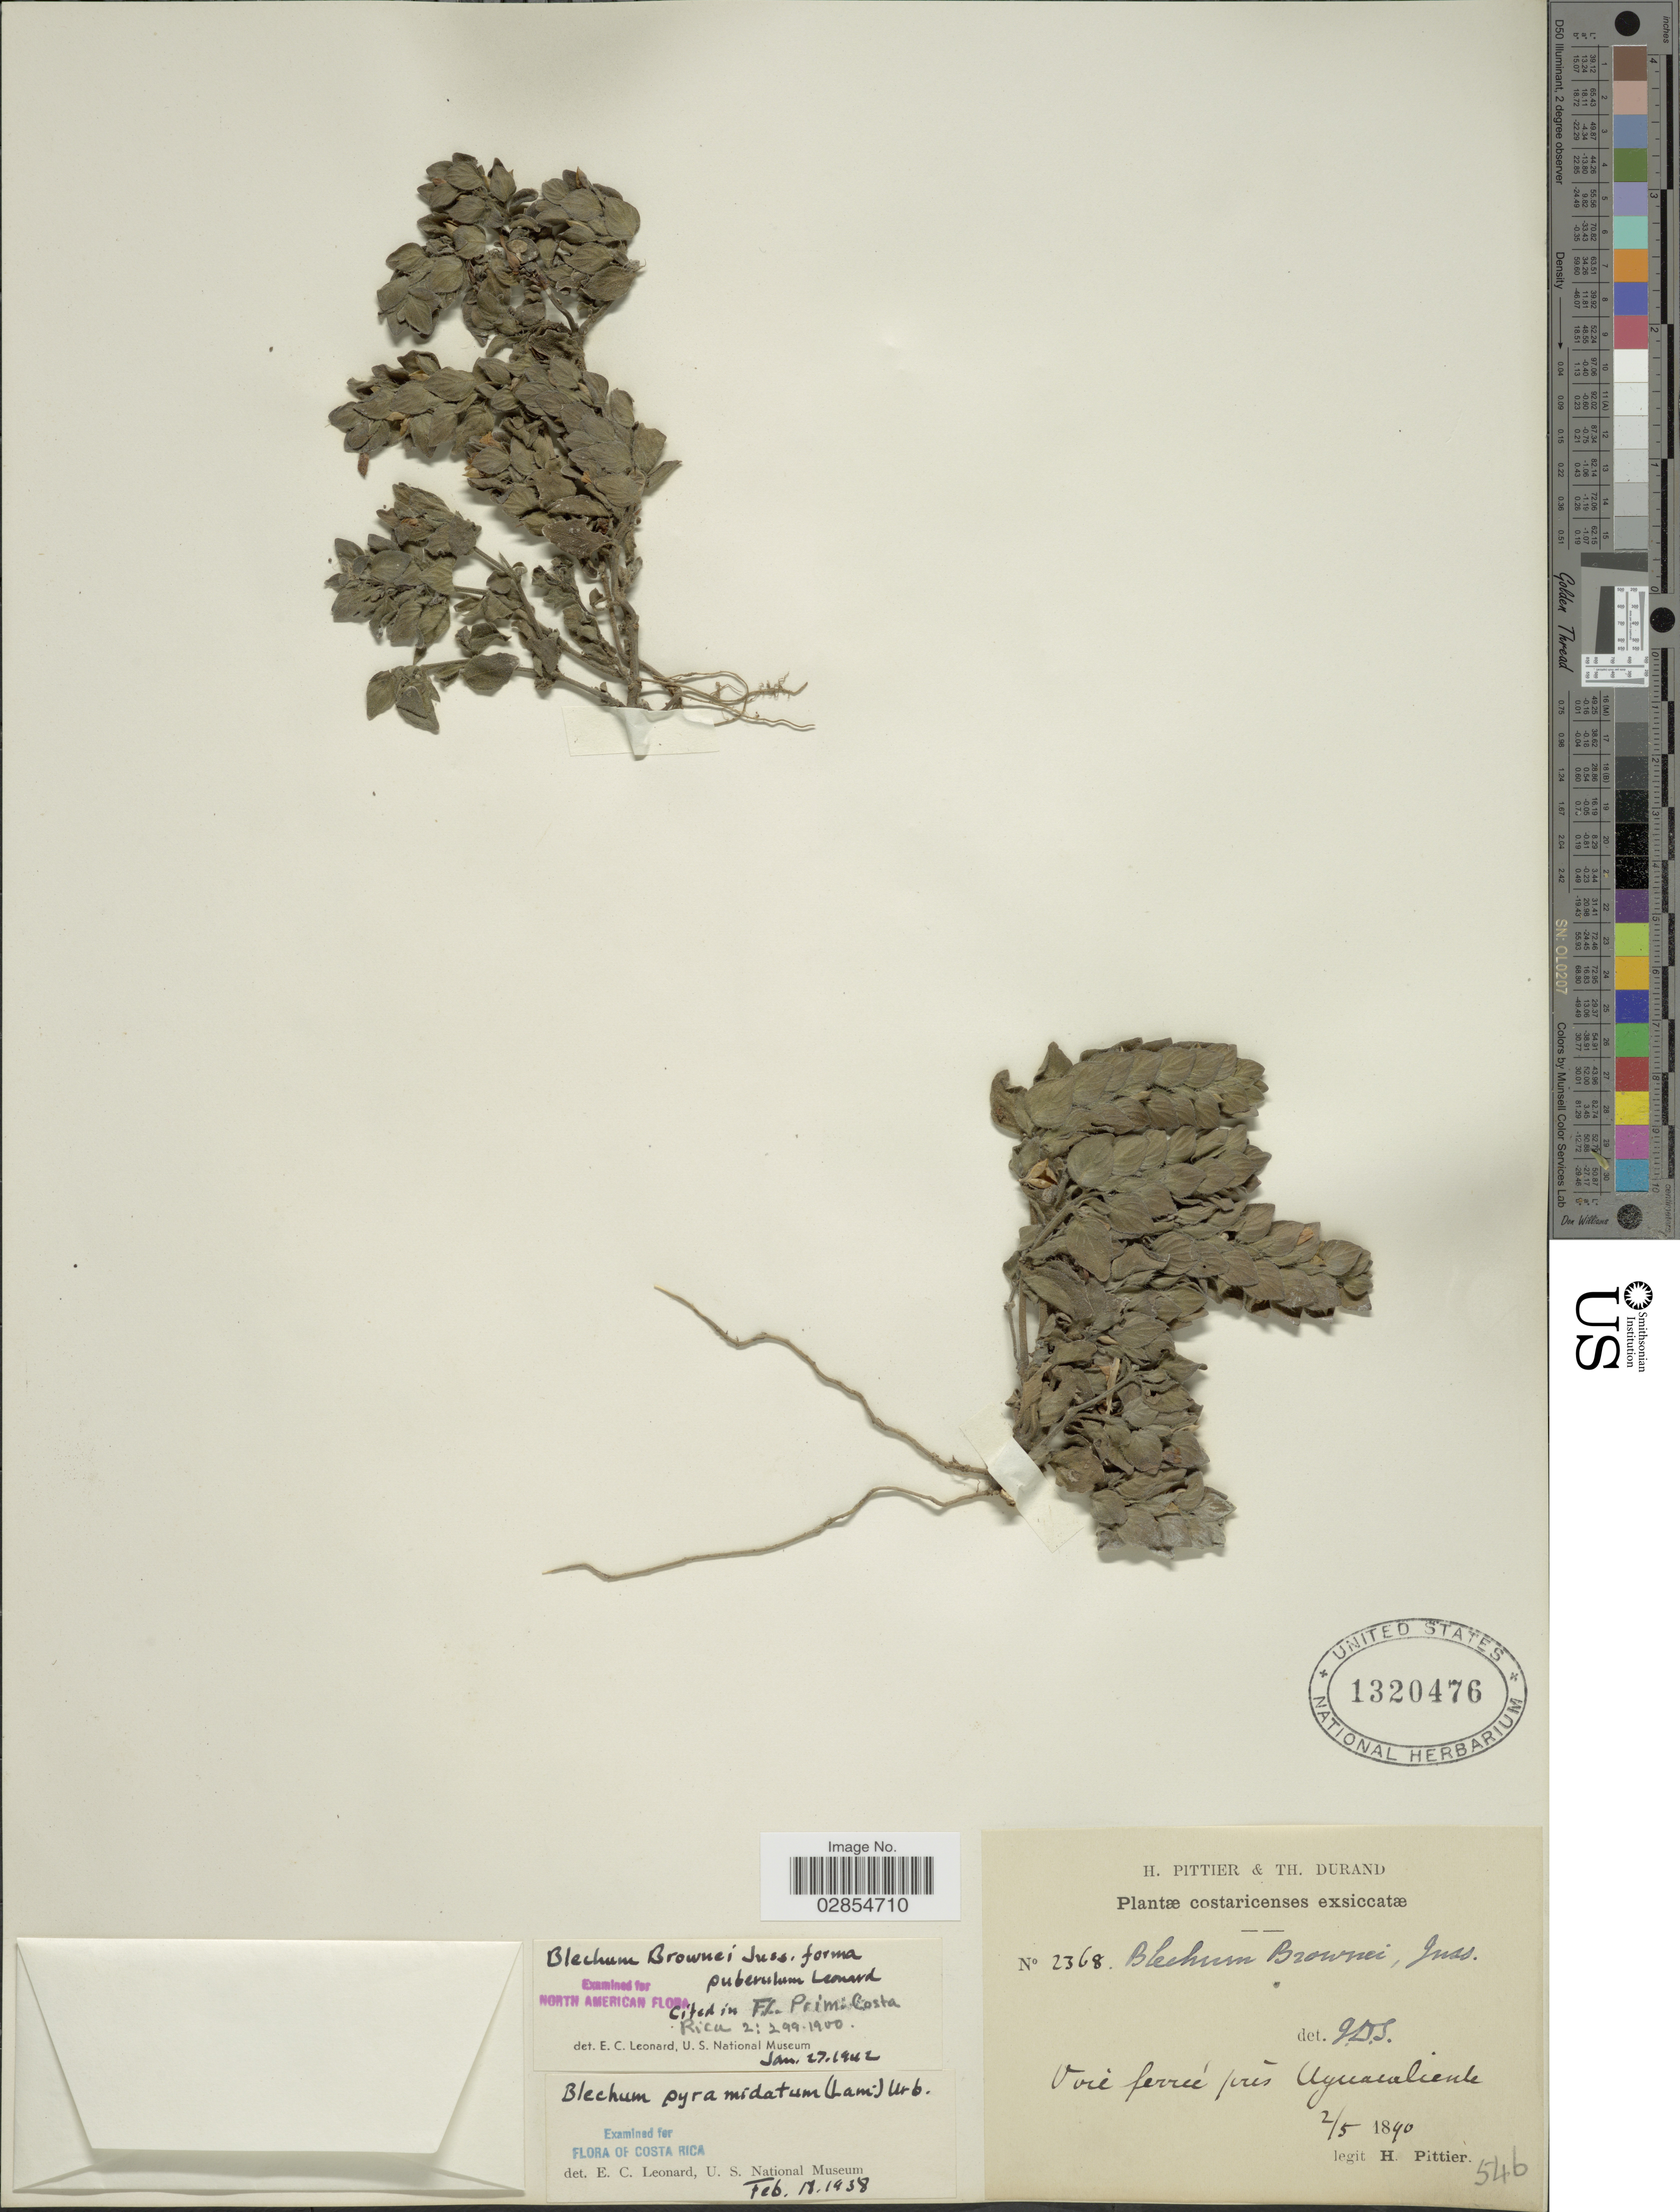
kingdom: Plantae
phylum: Tracheophyta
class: Magnoliopsida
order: Lamiales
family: Acanthaceae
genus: Blechum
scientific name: Blechum pyramidatum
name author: (Lam.) Urb.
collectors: H. F. Pittier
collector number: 2368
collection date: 1890-05-02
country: Costa Rica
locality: Voie ferrée prés Aguacaliente.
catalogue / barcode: US 1320476